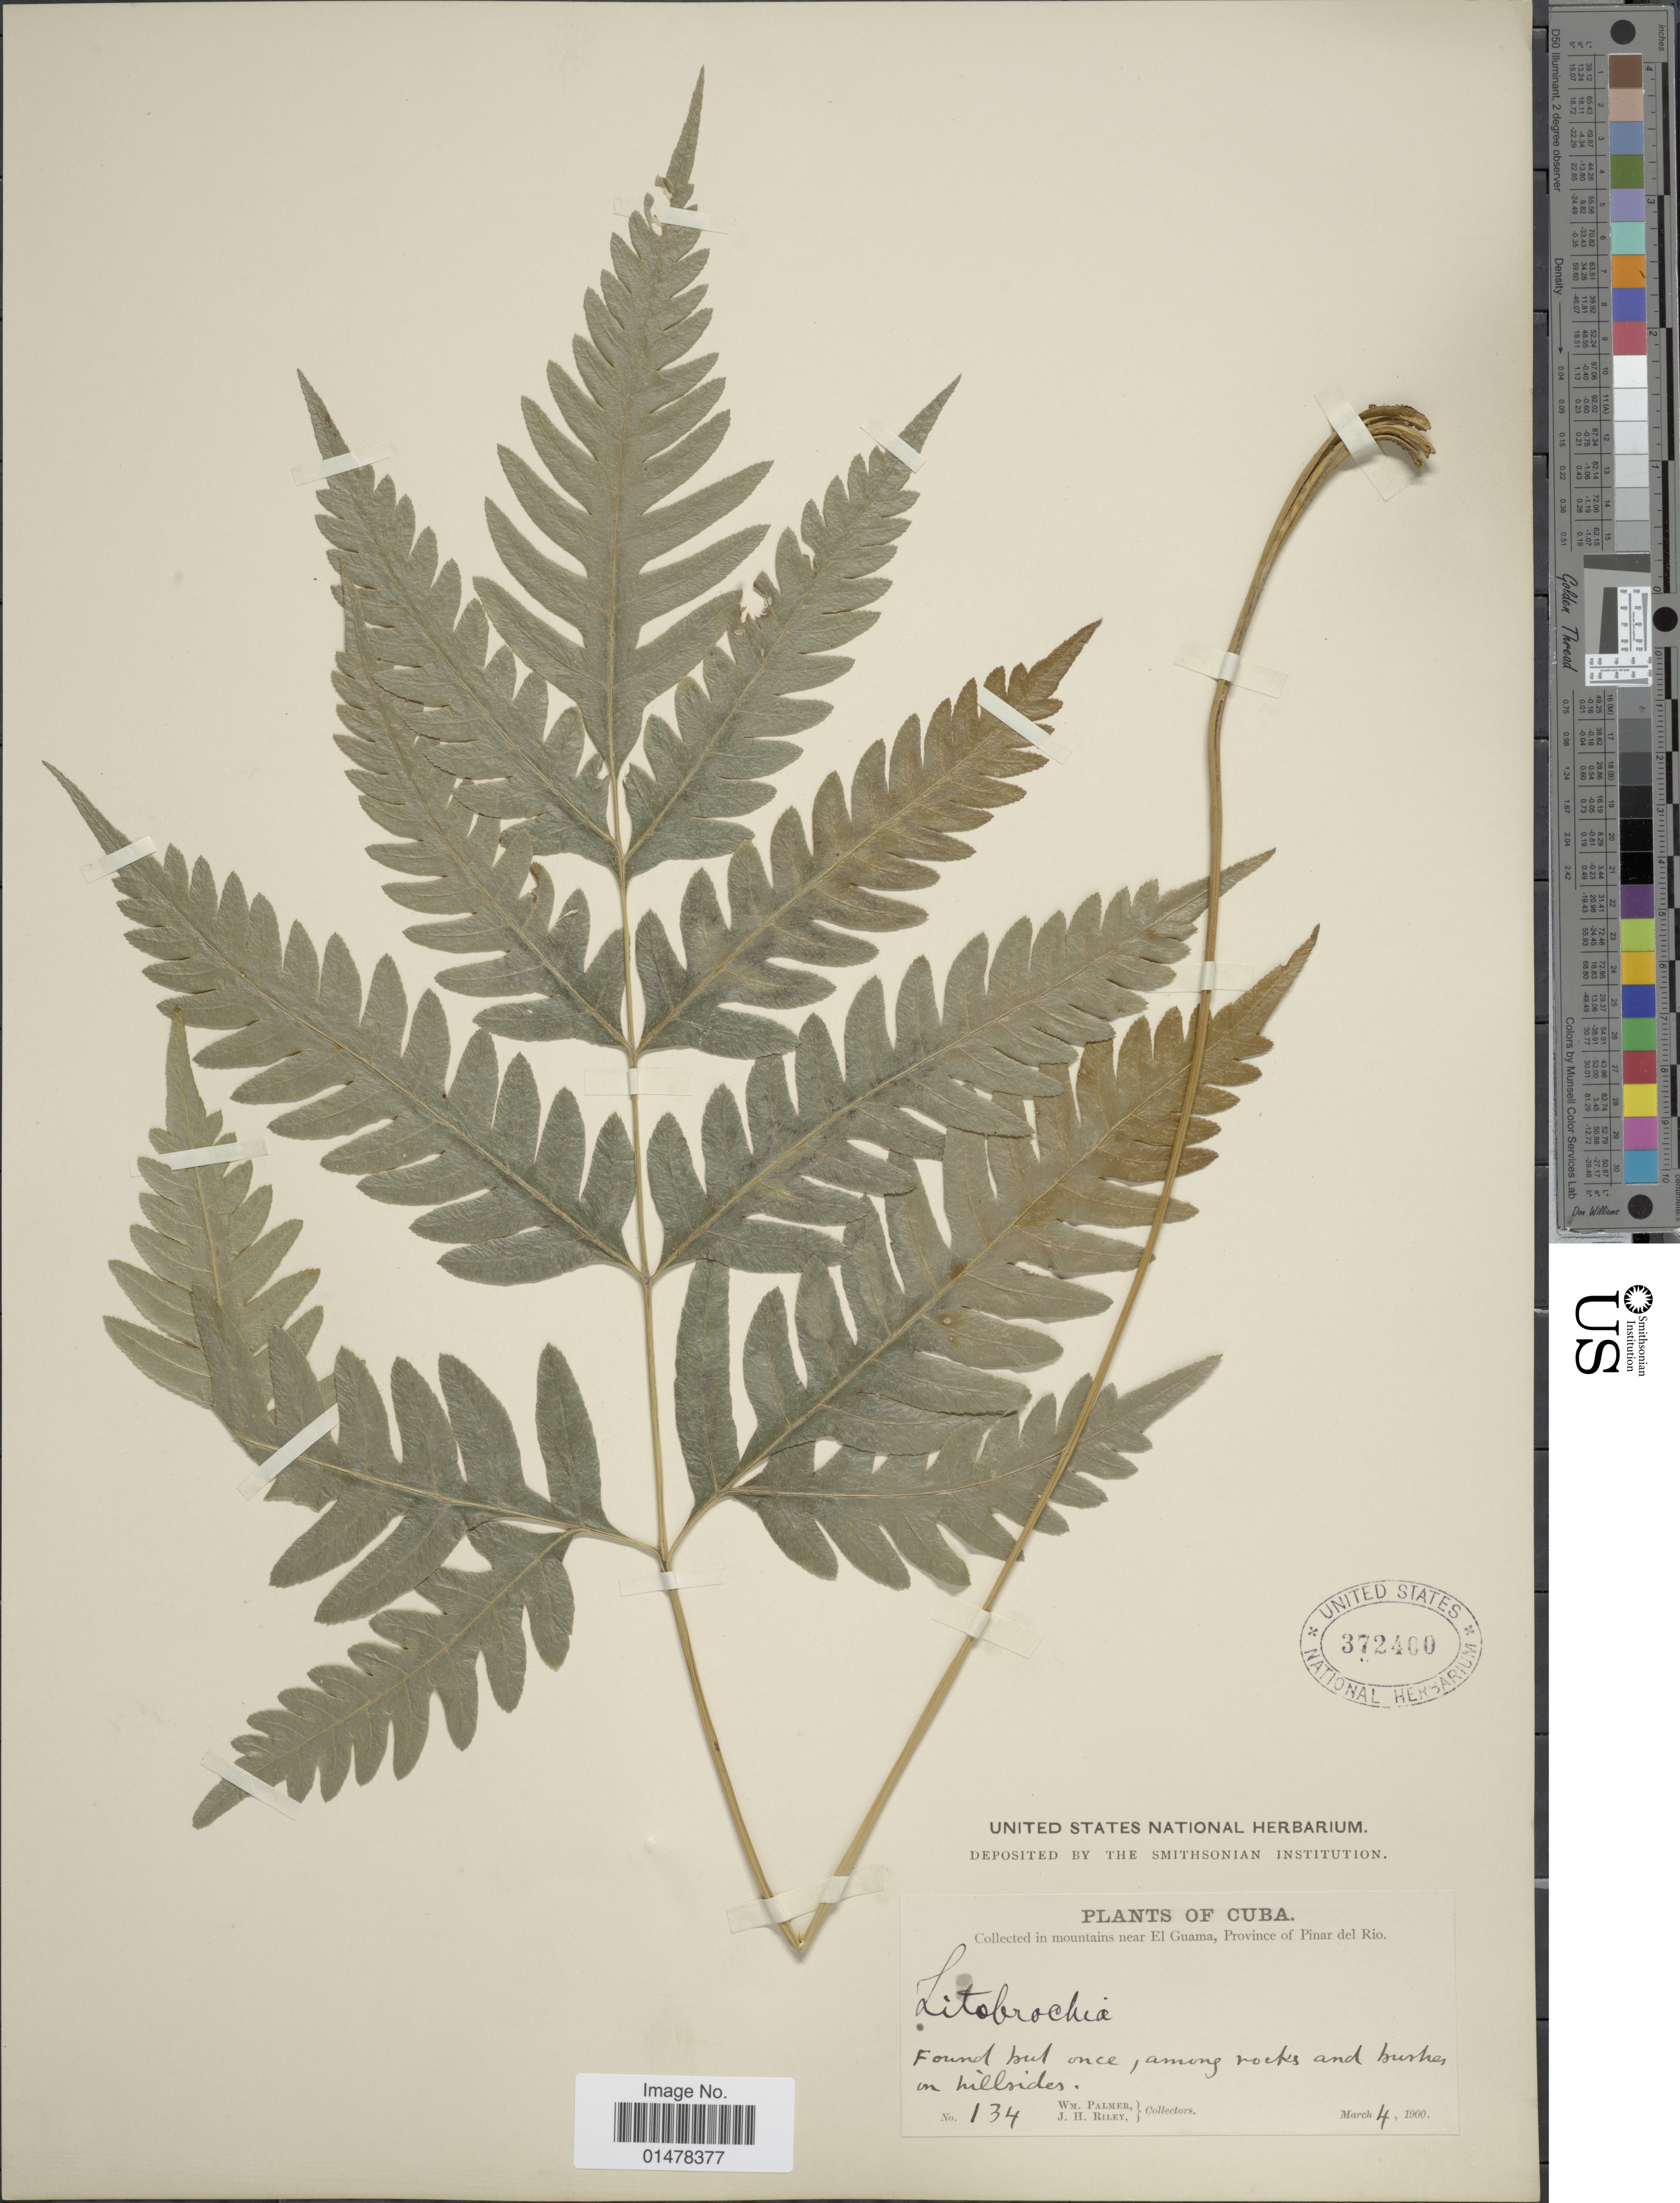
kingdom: Plantae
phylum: Tracheophyta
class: Polypodiopsida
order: Polypodiales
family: Pteridaceae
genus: Pteris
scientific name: Pteris altissima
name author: Poir.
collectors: W. Palmer & J. H. Riley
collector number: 134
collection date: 1900-03-04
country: Cuba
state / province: Pinar del Río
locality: Plants of Cuba, mountain near El Guama, province of Pinar del Rio,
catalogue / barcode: US 372400